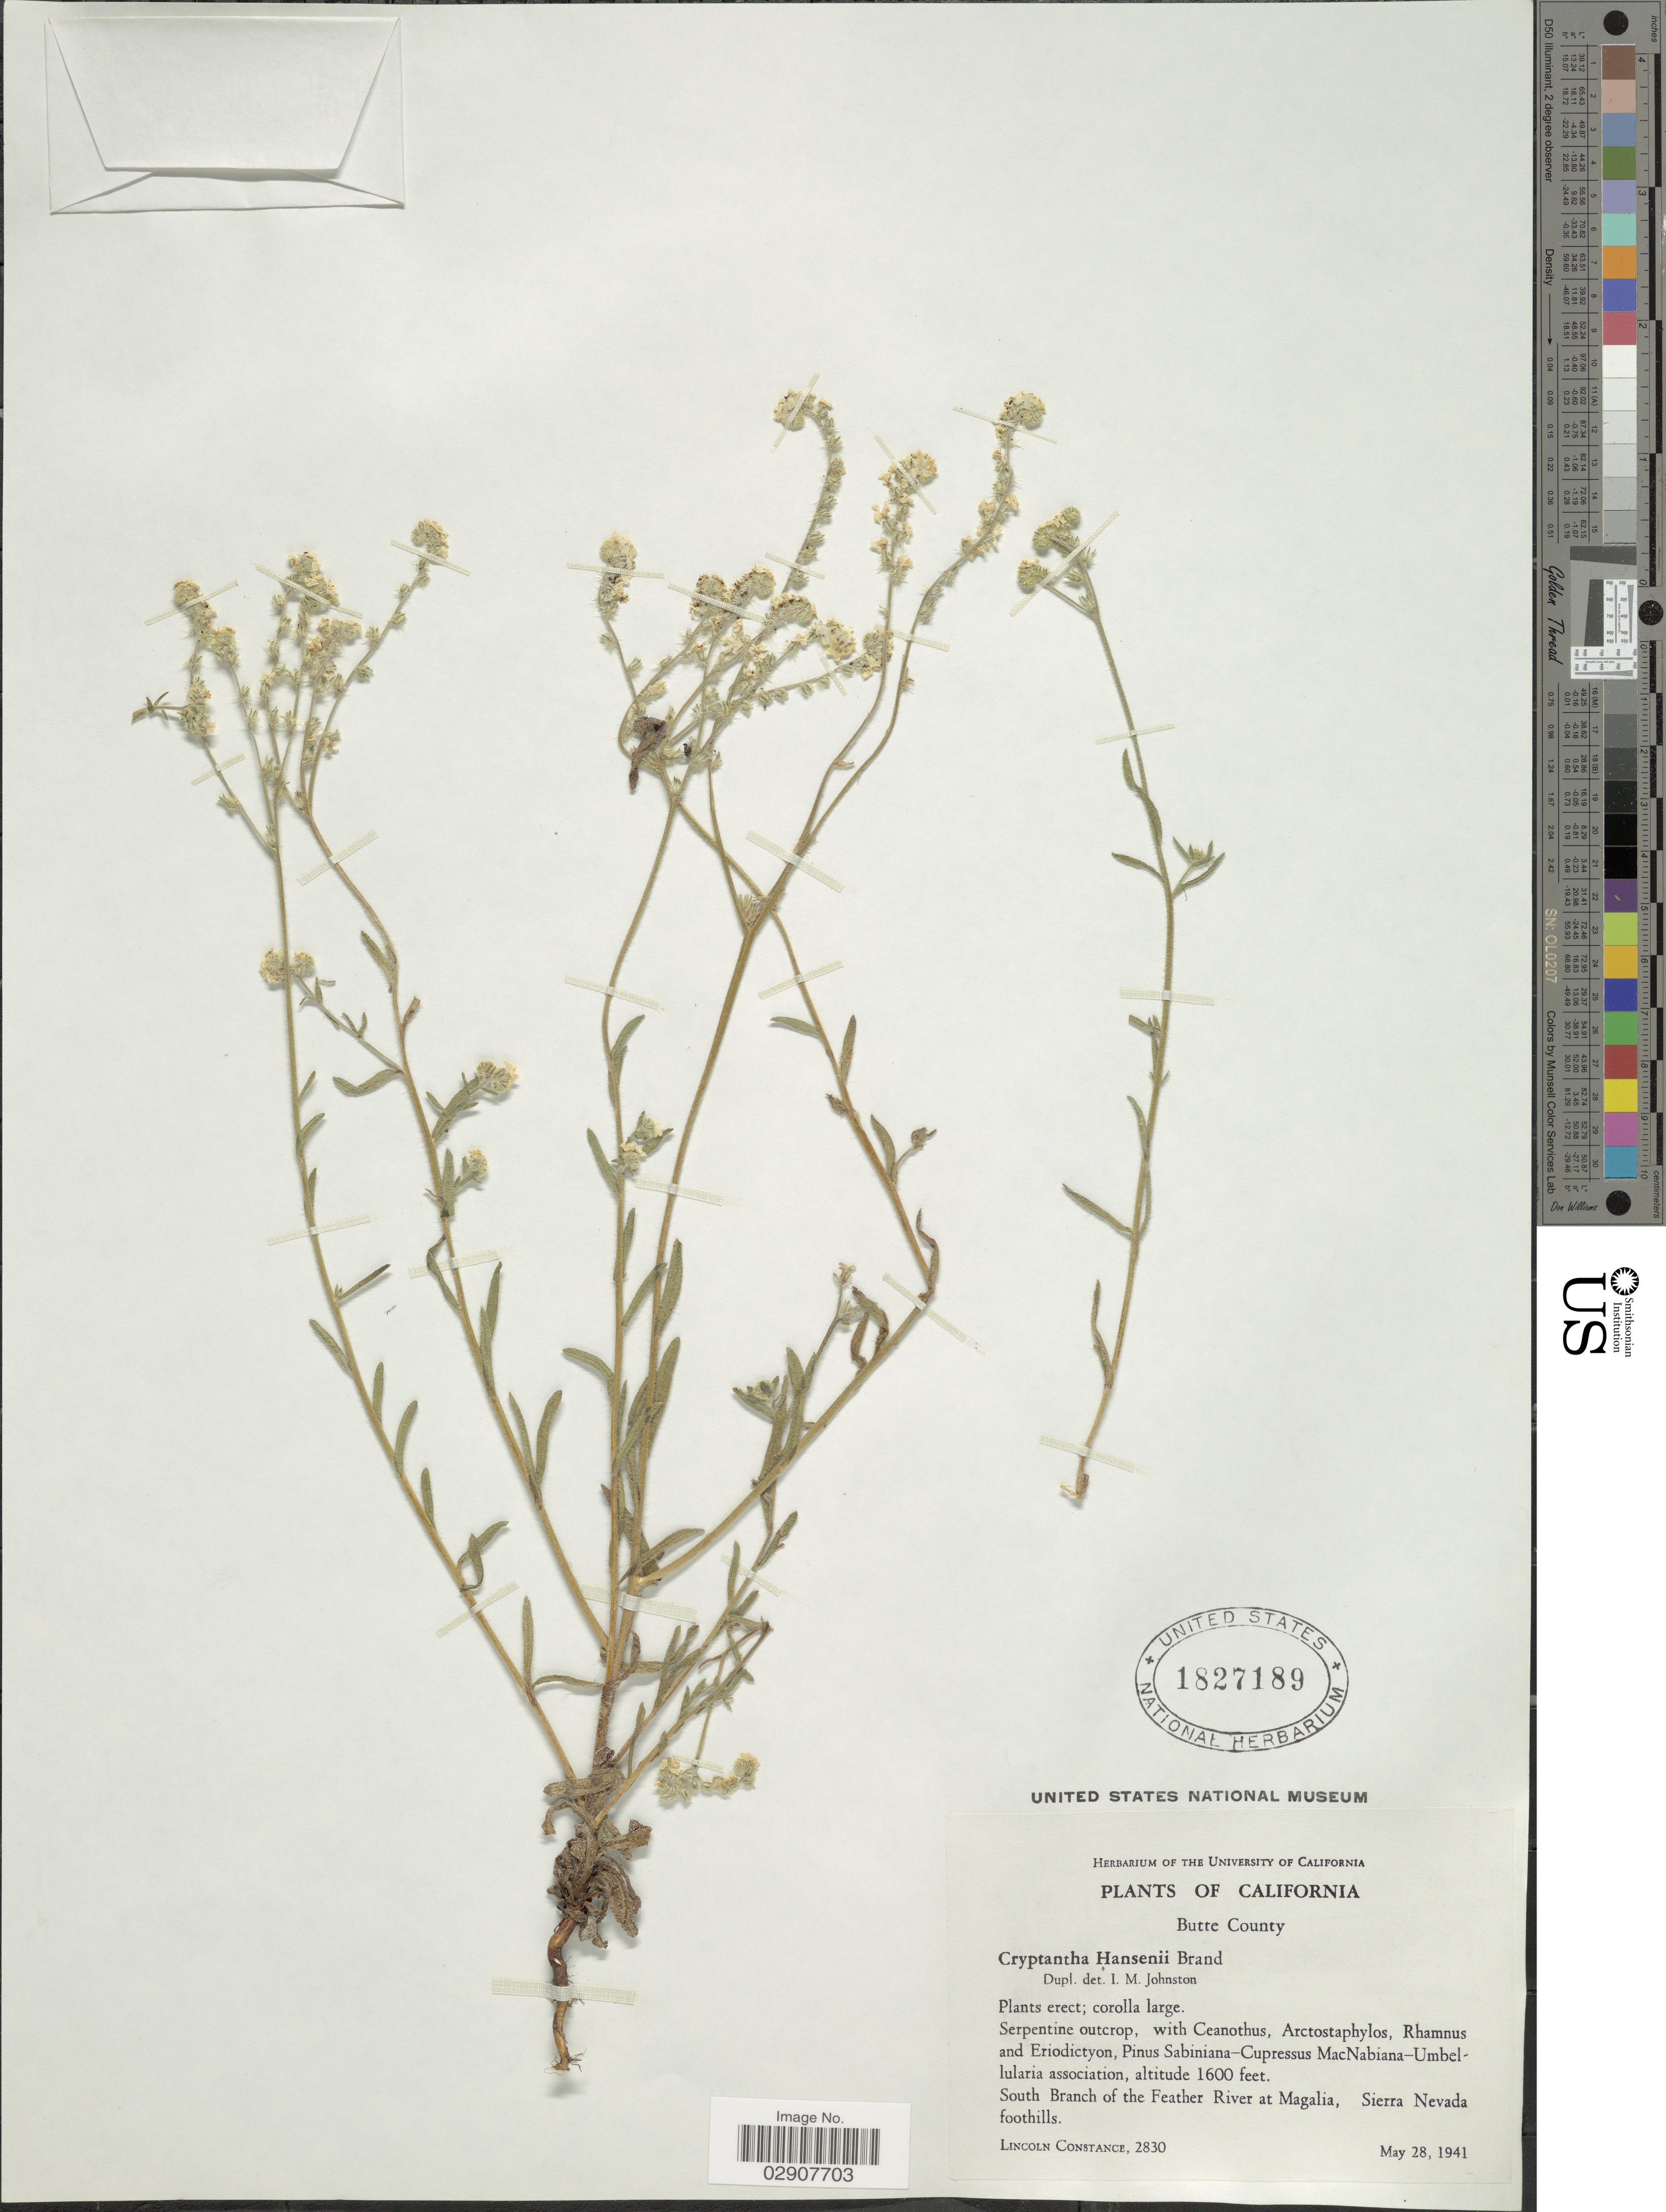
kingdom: Plantae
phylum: Tracheophyta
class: Magnoliopsida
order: Boraginales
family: Boraginaceae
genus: Cryptantha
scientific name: Cryptantha intermedia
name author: (A. Gray) Greene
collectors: L. Constance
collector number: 2830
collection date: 1941-05-28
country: United States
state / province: California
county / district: Butte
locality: Butte County, South Branch of the Feather River at Magalia, Sierra Nevada foothills.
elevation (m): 488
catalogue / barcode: US 1827189